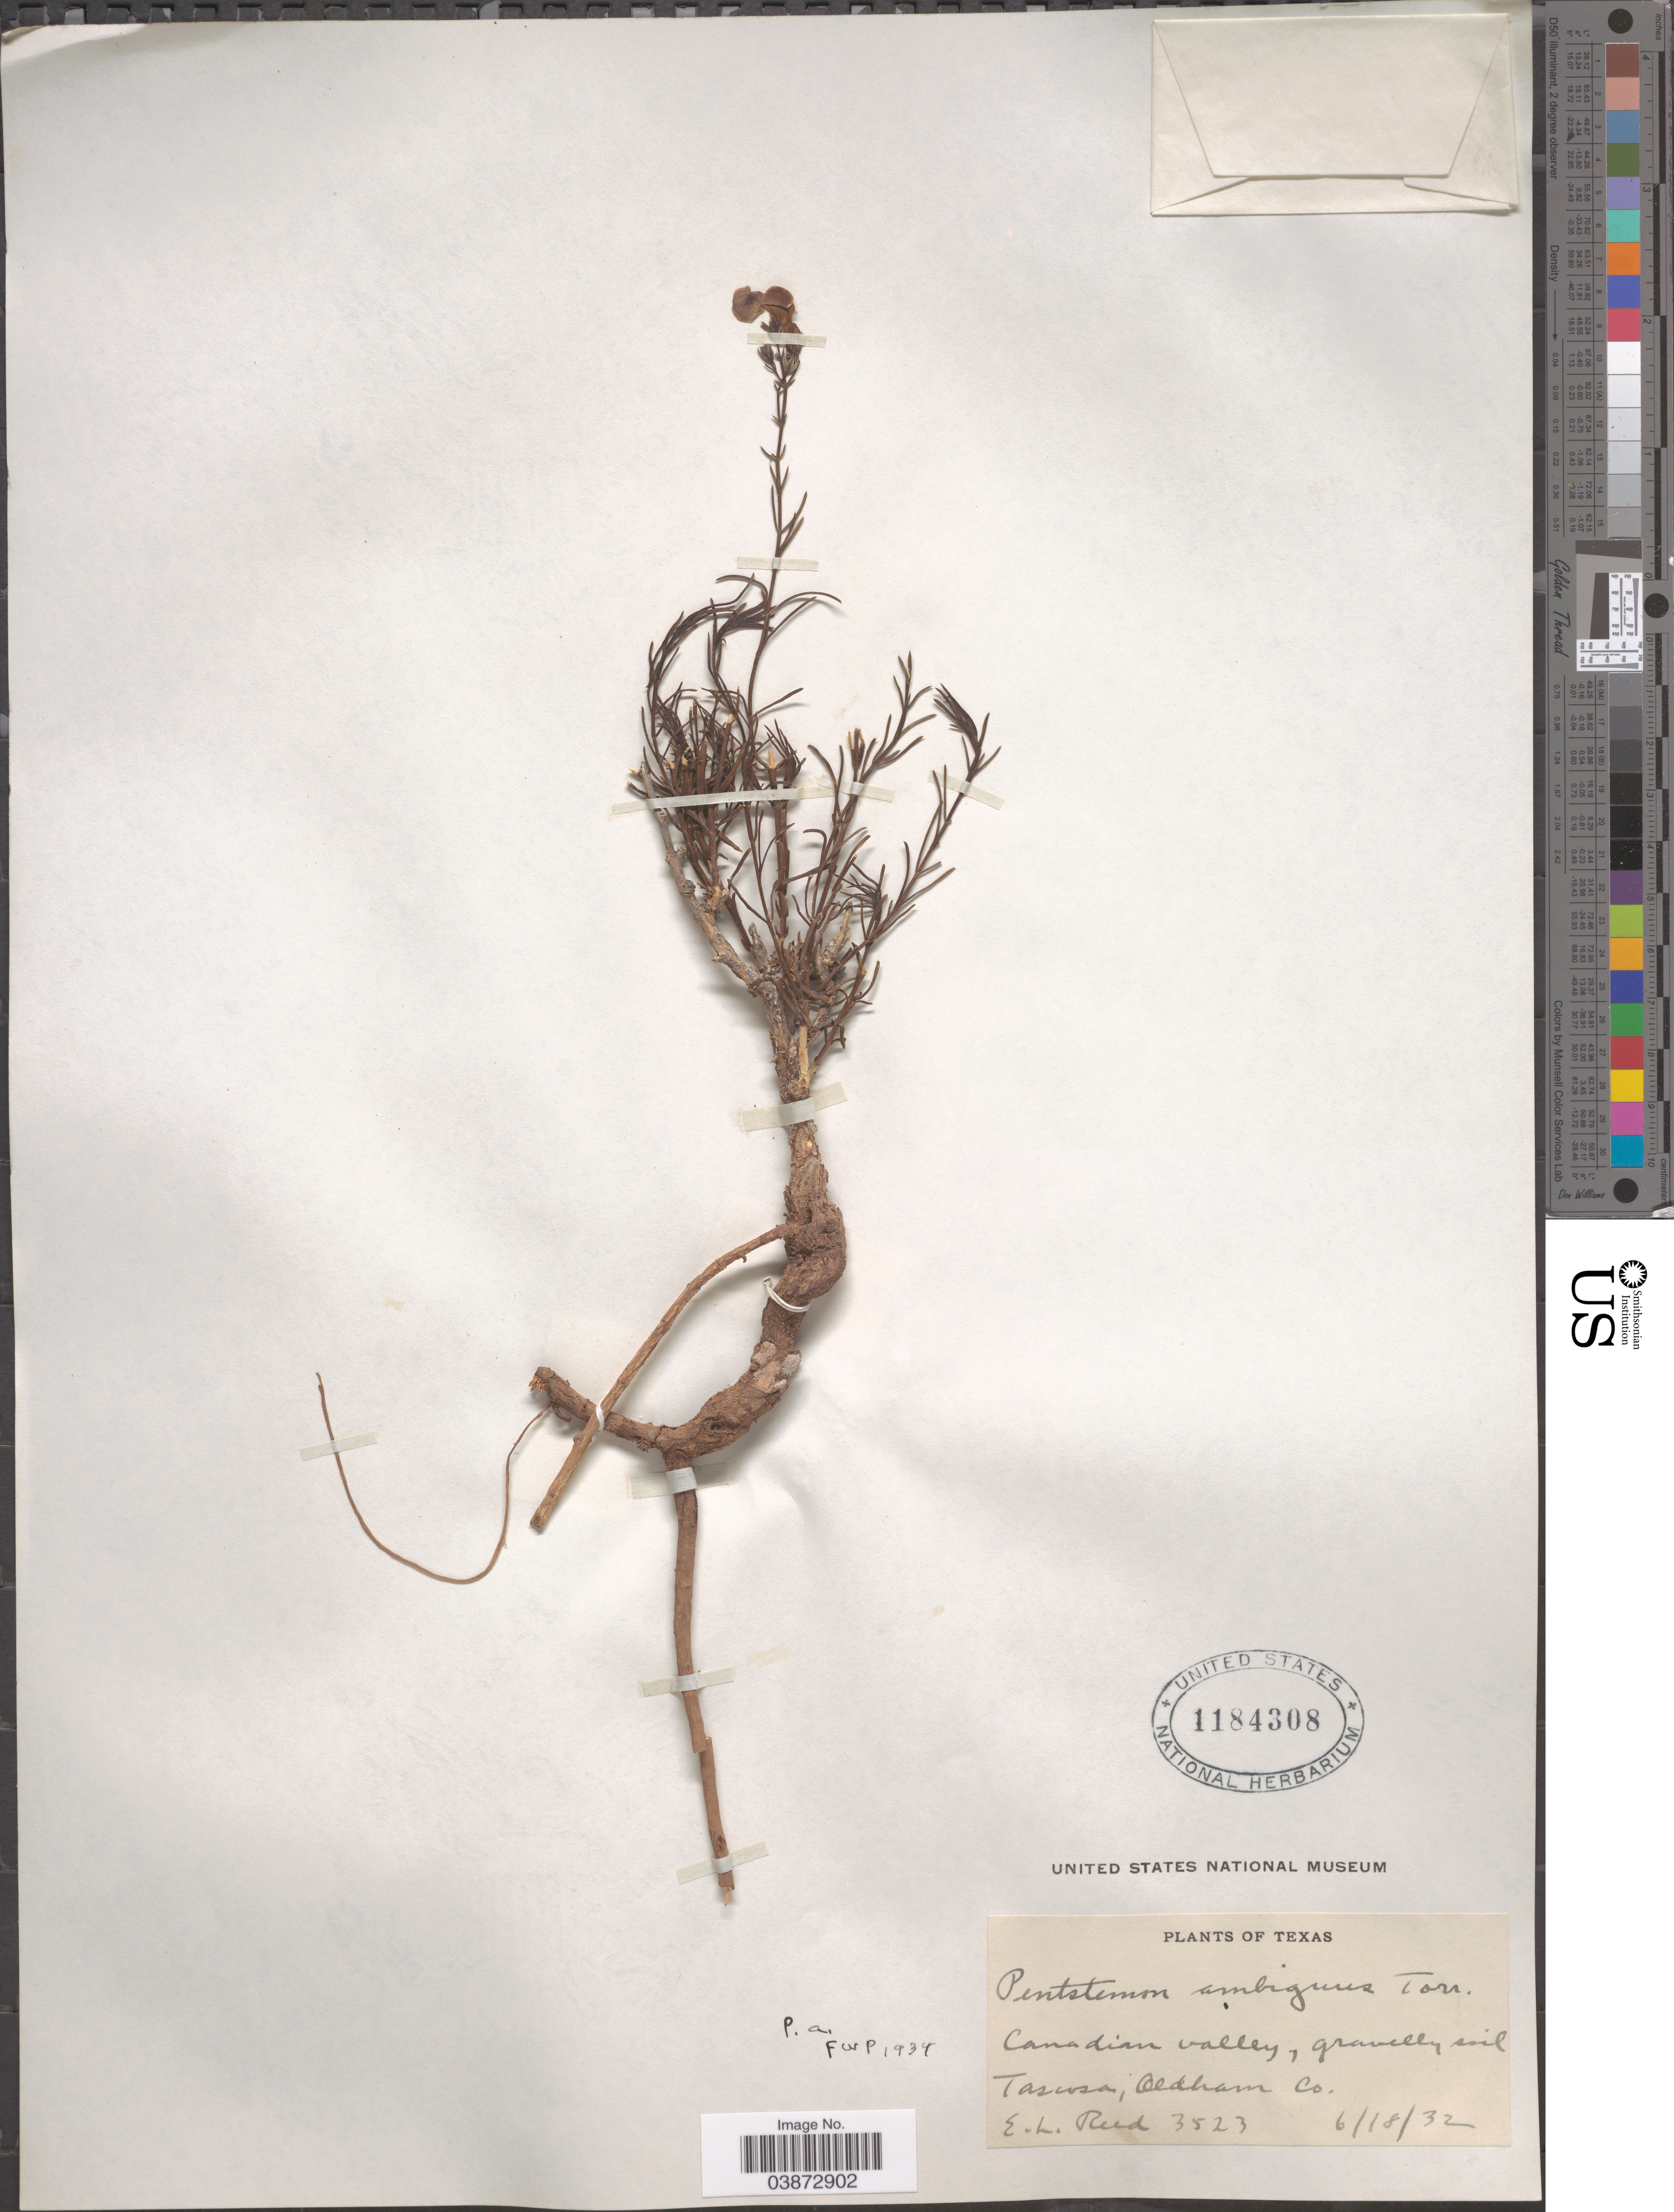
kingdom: Plantae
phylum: Tracheophyta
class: Magnoliopsida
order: Lamiales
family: Plantaginaceae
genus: Penstemon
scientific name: Penstemon ambiguus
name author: Torr.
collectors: E. Reed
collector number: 3523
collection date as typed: Transcribed d/m/y: 18/6/32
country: United States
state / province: Texas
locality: Canadian valley, gravelly soil Tascosa, Oldham Co.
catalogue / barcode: US 1184308